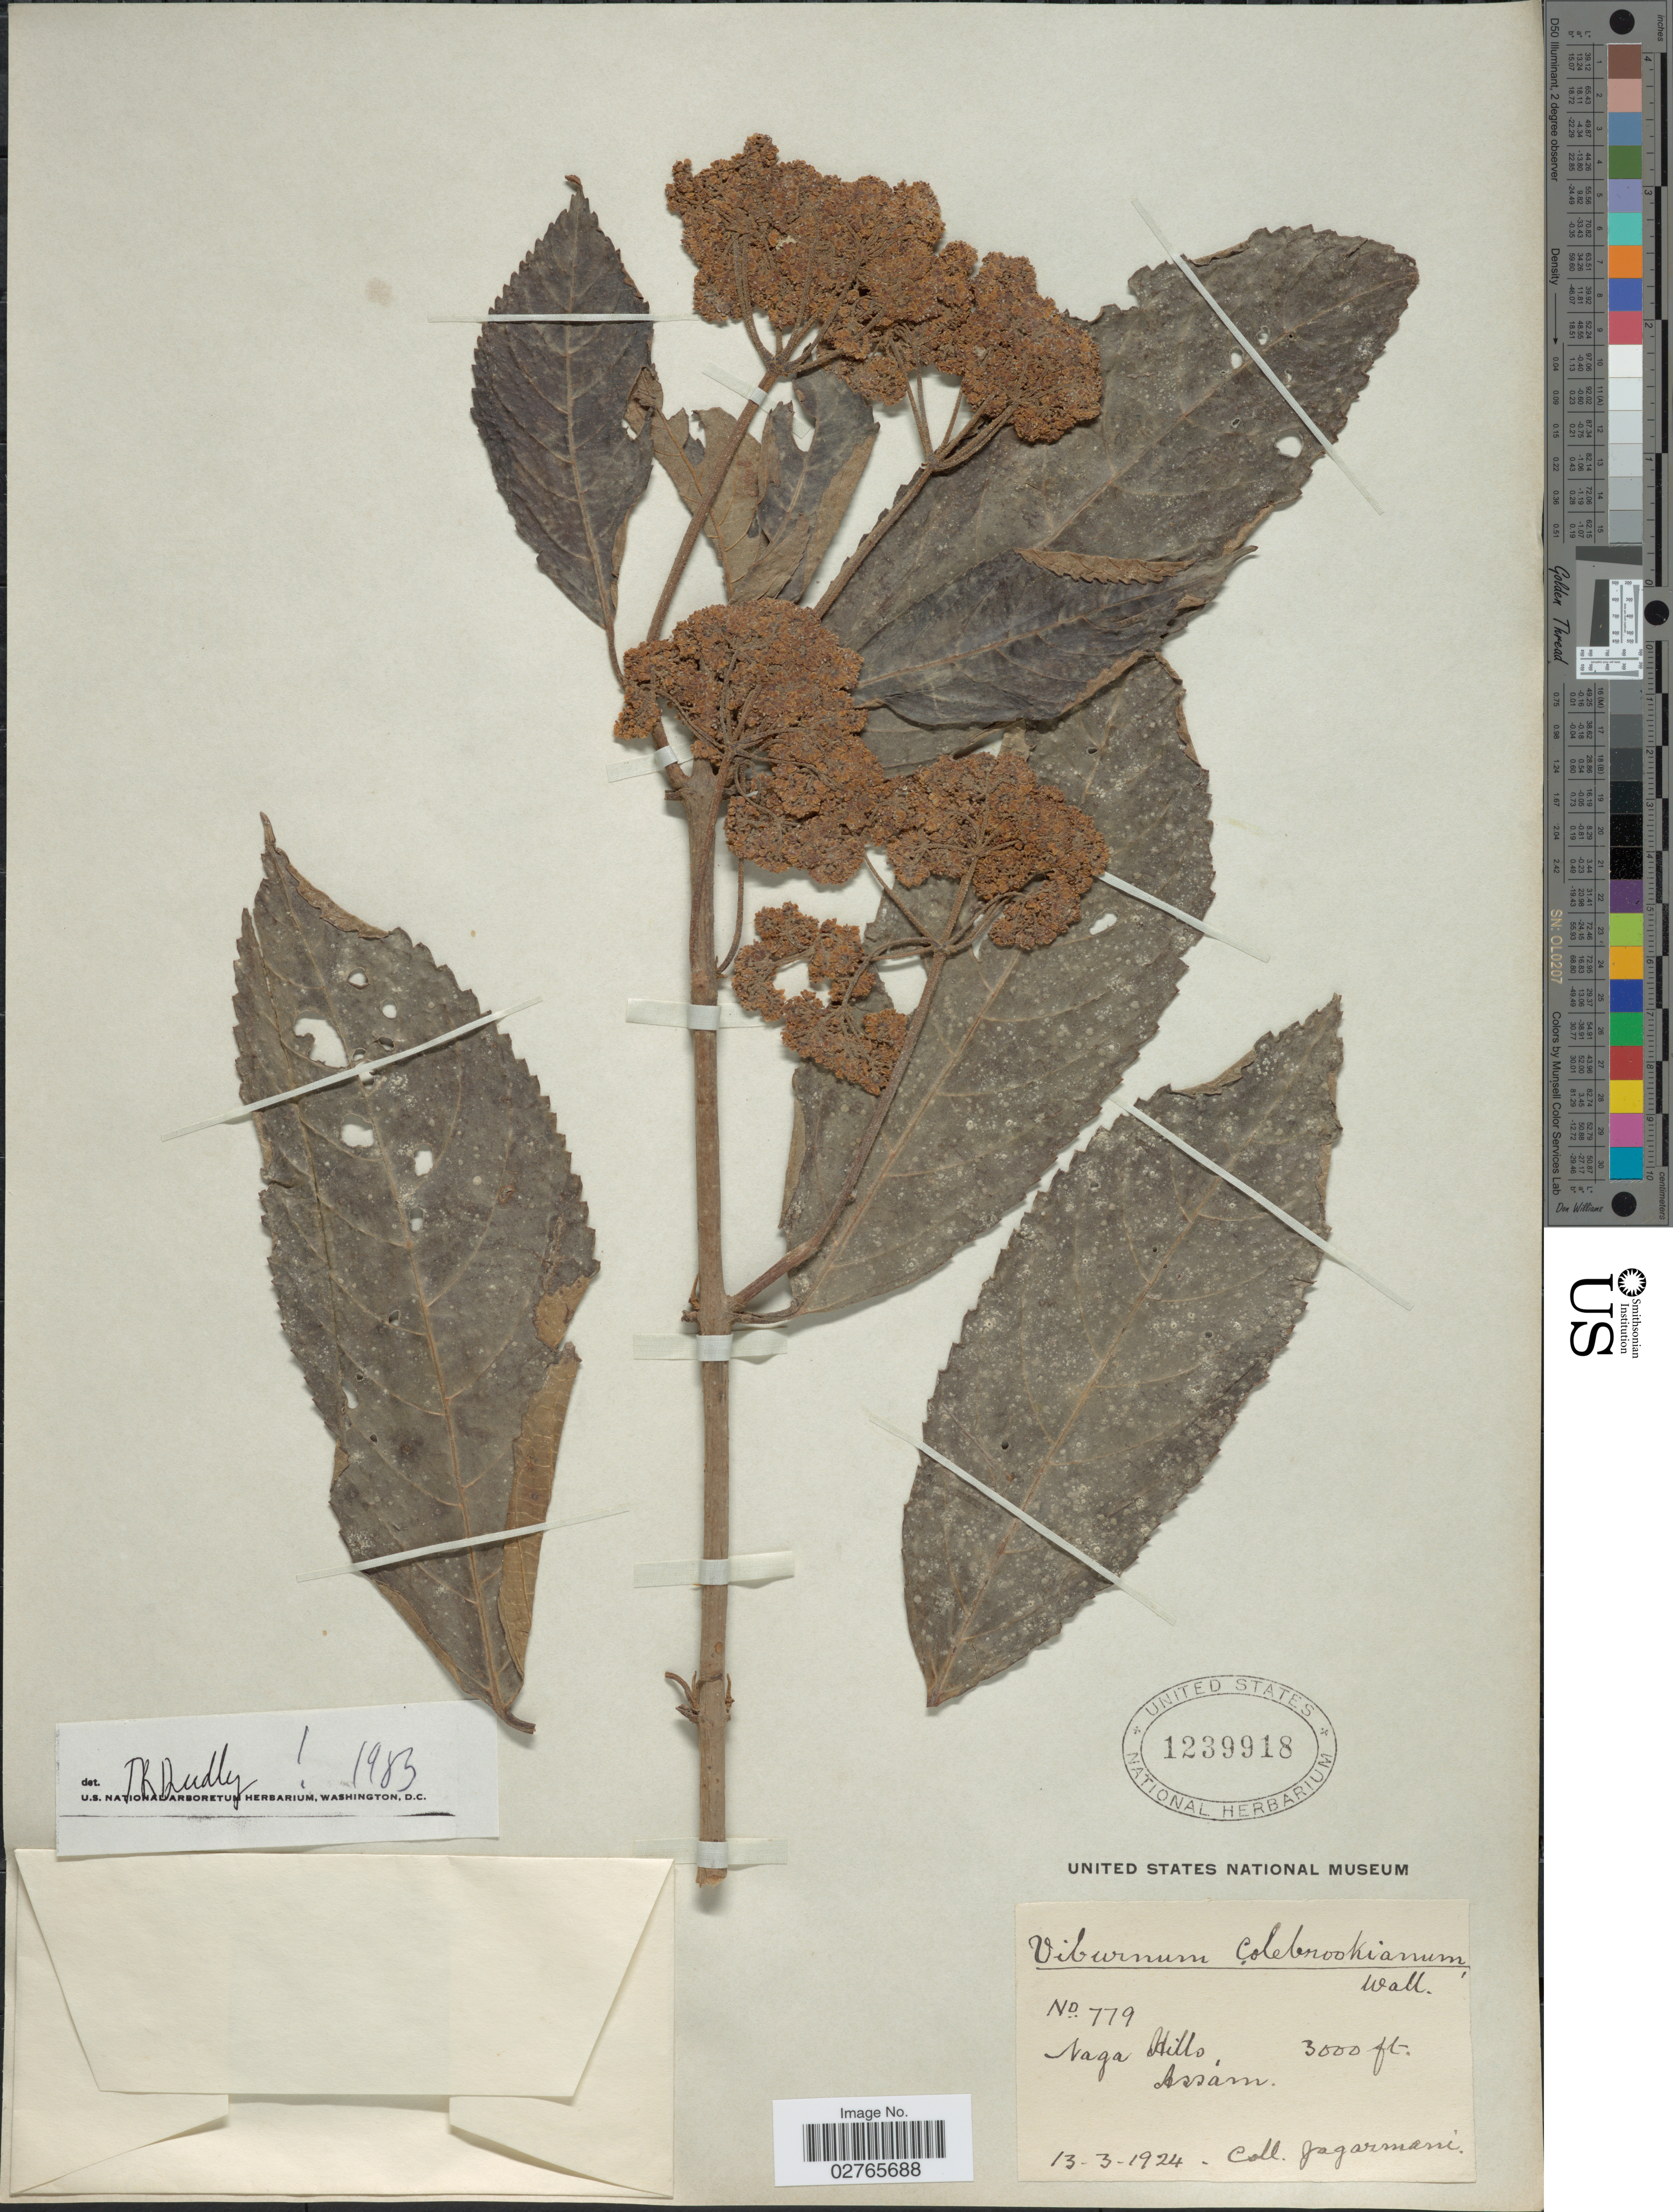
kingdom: Plantae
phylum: Tracheophyta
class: Magnoliopsida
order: Dipsacales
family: Viburnaceae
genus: Viburnum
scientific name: Viburnum colebrookeanum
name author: Wall. ex DC.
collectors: -. Jagarmani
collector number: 779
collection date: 1924-03-13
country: India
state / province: Assam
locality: Naga Hills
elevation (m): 914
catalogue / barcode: US 1239918